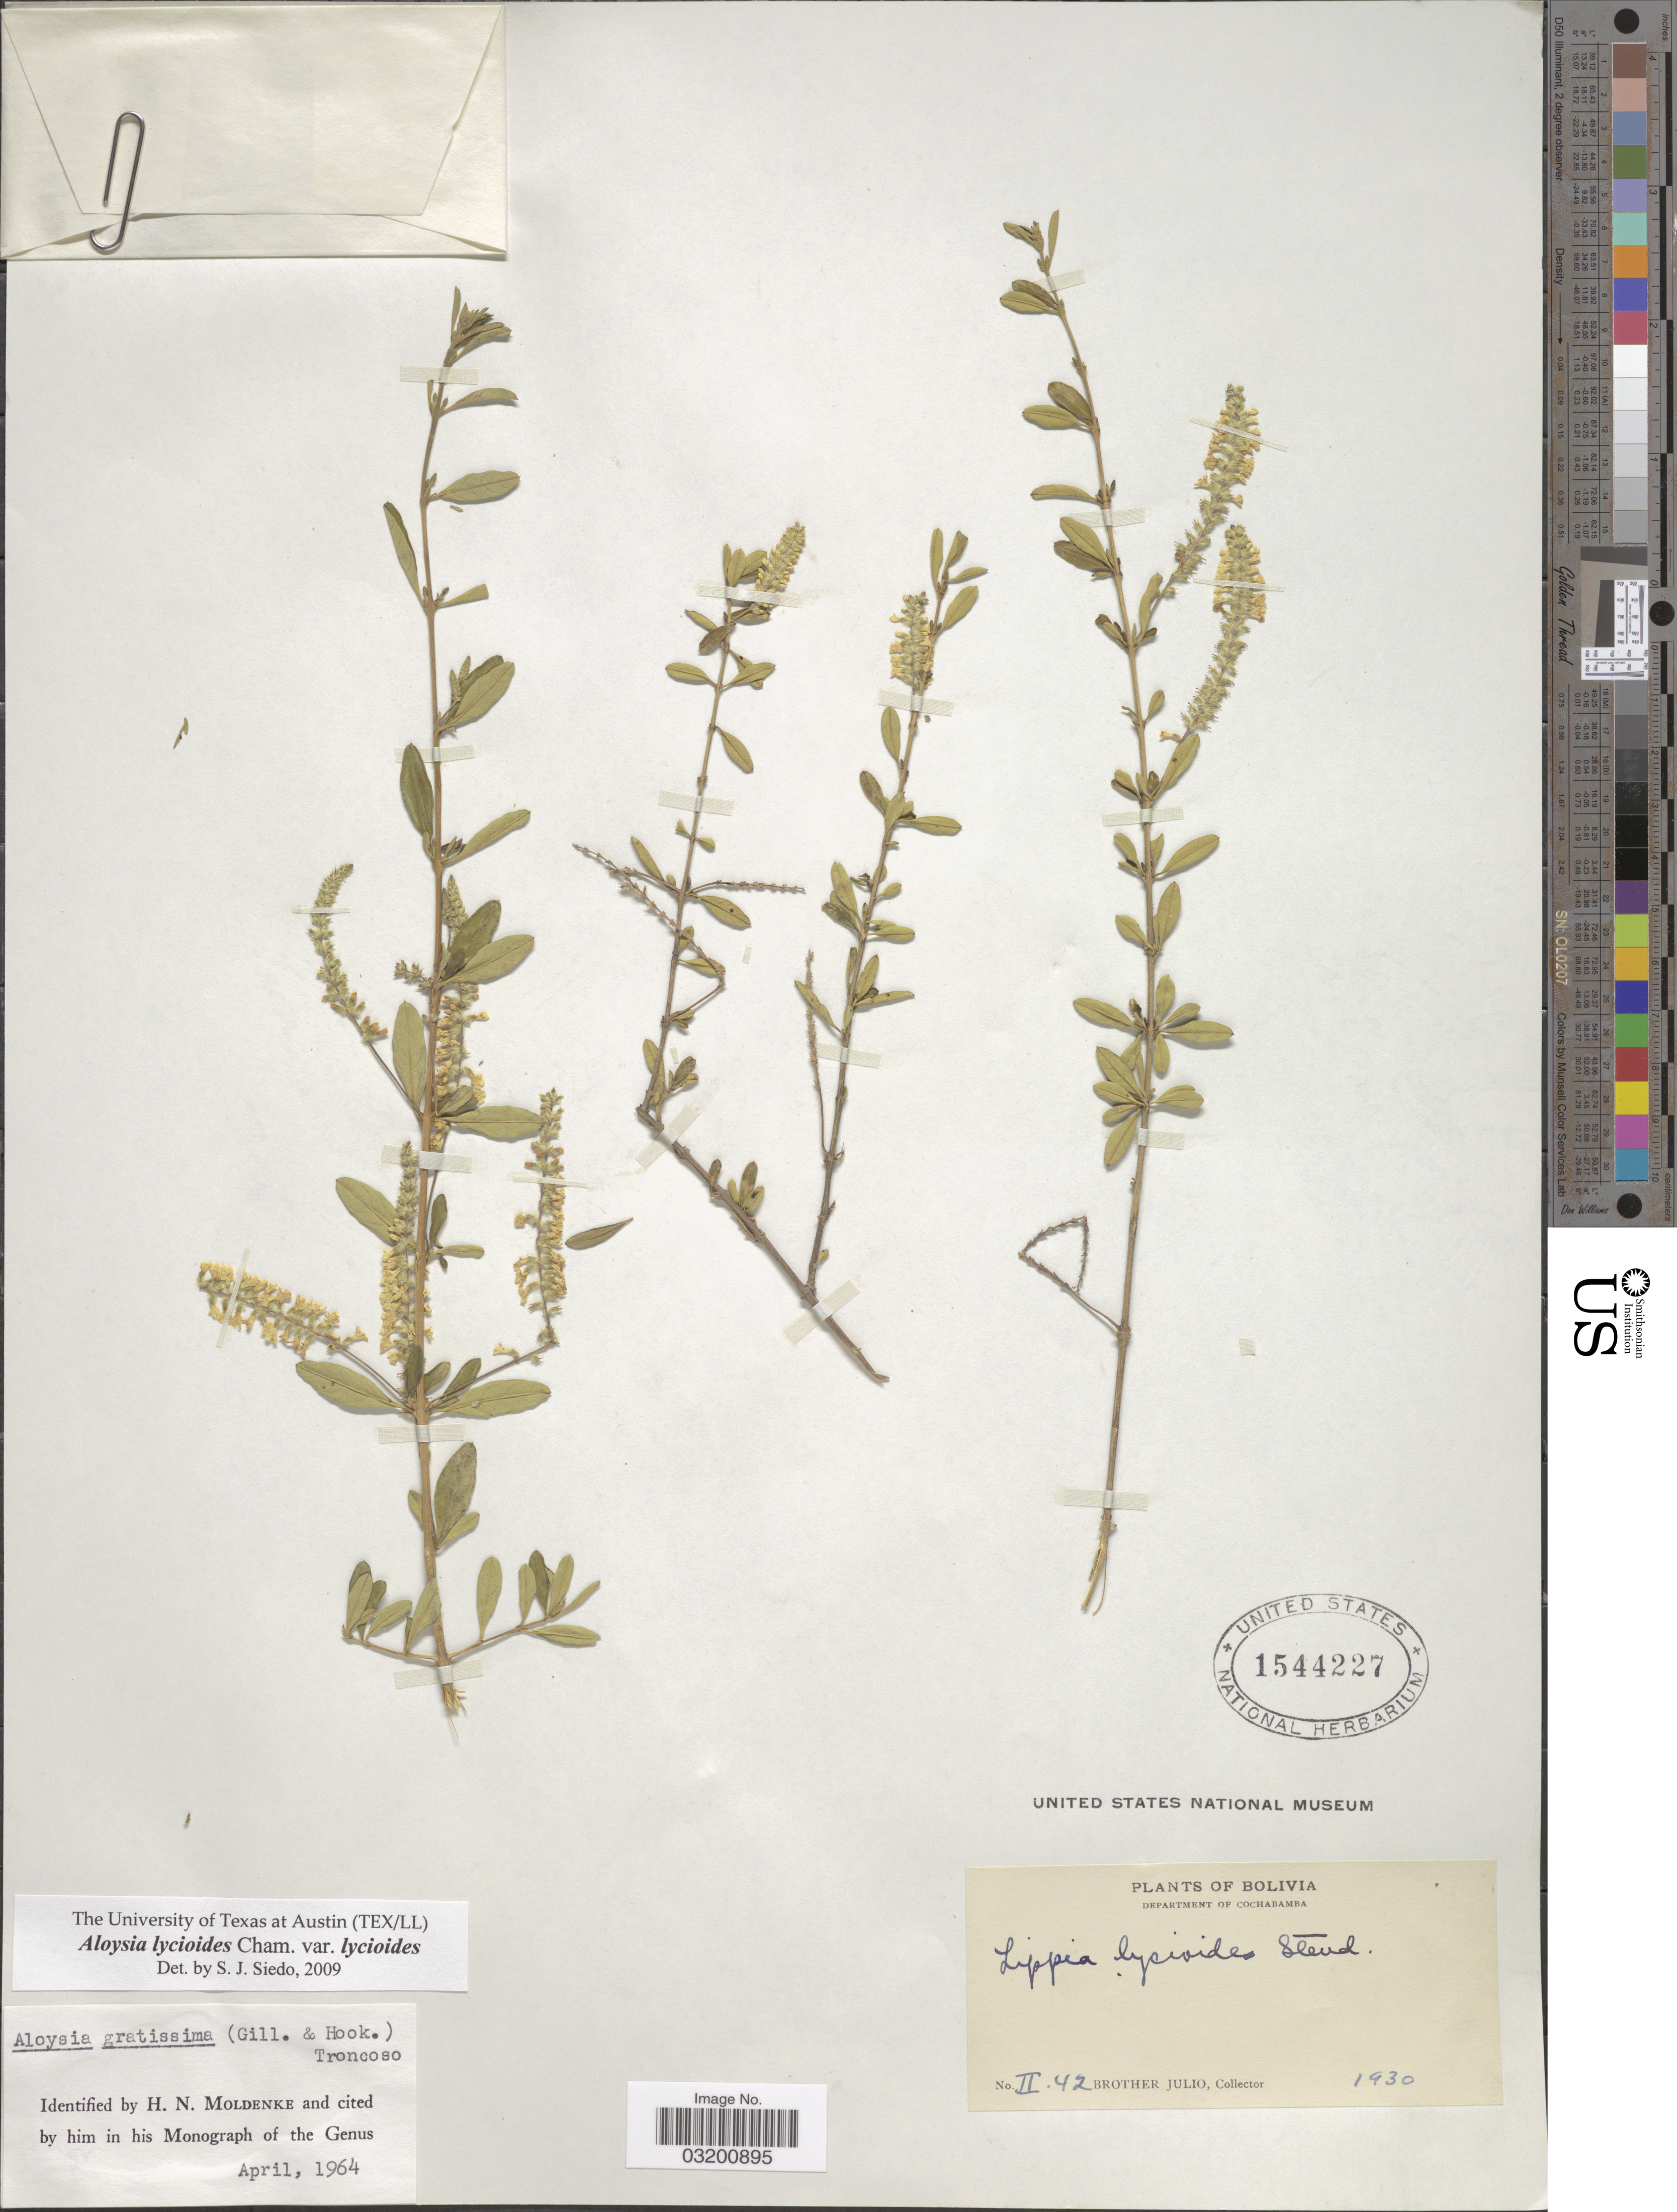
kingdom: Plantae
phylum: Tracheophyta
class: Magnoliopsida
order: Lamiales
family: Verbenaceae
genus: Aloysia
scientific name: Aloysia lycioides var. lycioides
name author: Cham.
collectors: Bro. Julio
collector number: II42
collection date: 1930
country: Bolivia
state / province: Cochabamba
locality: Department of Cochabamba.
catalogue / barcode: US 1544227